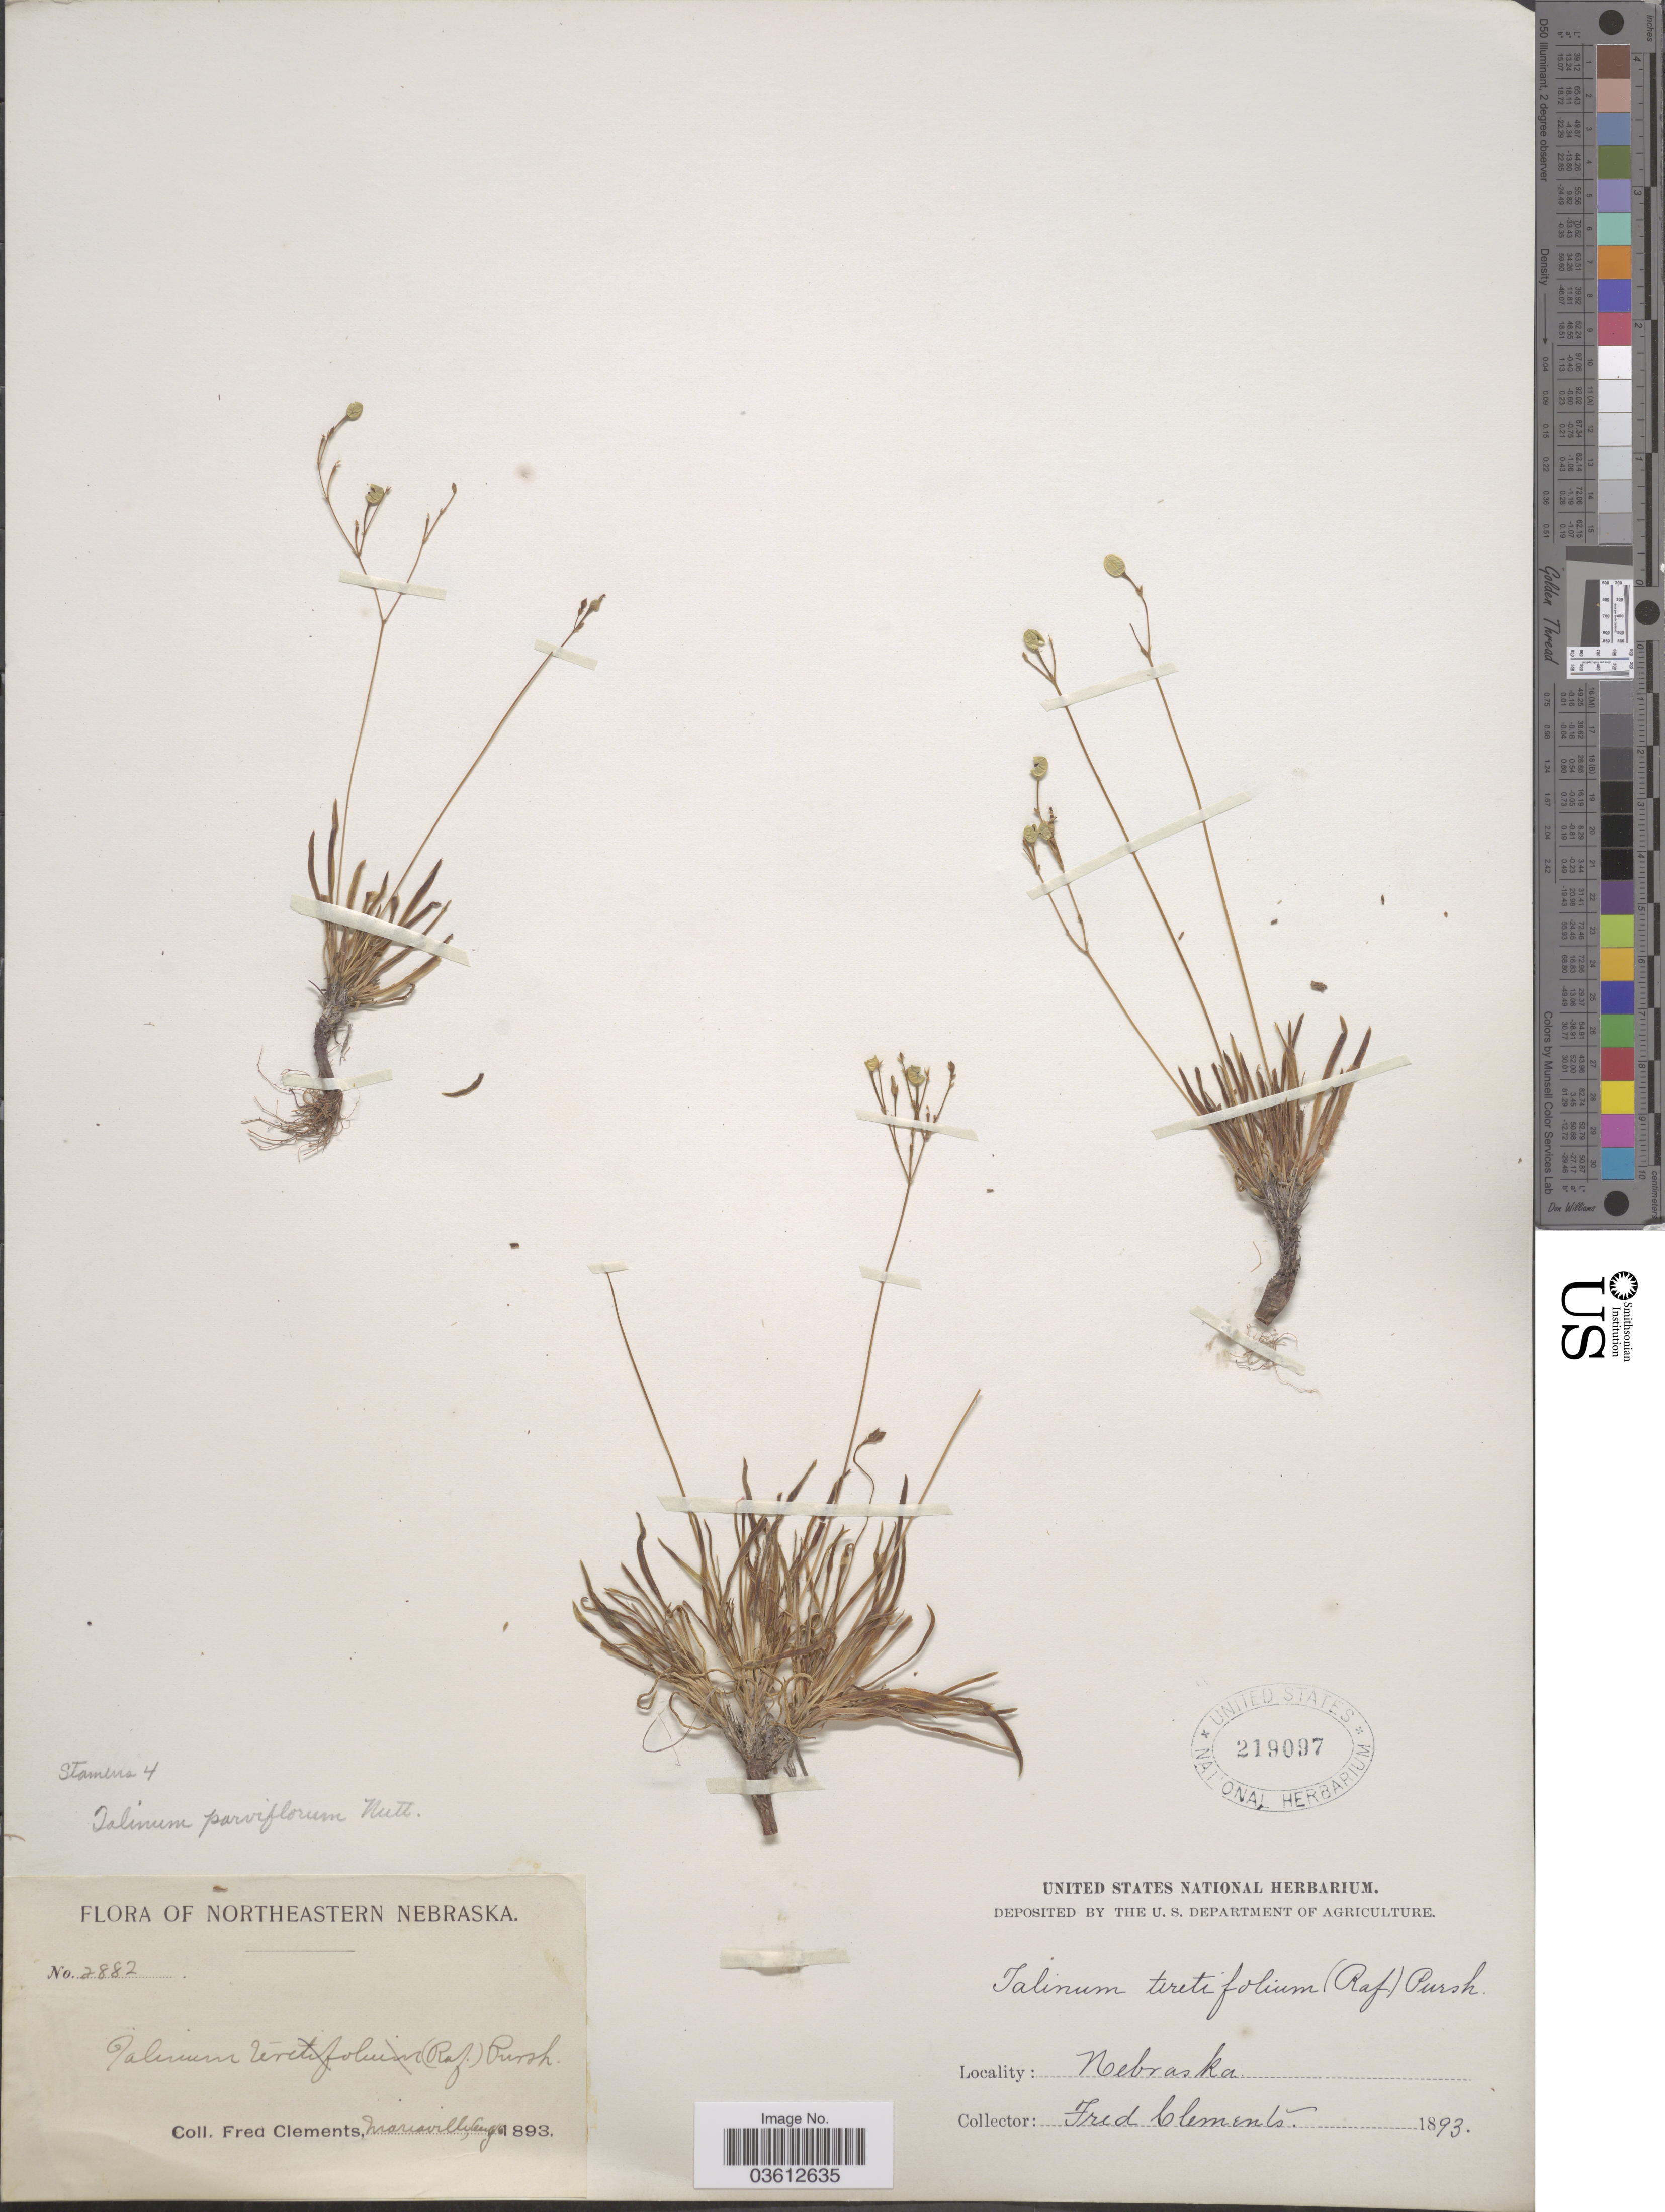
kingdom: Plantae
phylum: Tracheophyta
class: Magnoliopsida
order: Caryophyllales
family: Talinaceae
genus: Talinum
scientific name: Talinum parviflorum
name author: Nutt.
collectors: F. Clements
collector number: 2882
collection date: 1893-08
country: United States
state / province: Nebraska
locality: Northeastern Nebraska. Mariaville.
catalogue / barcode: US 219097